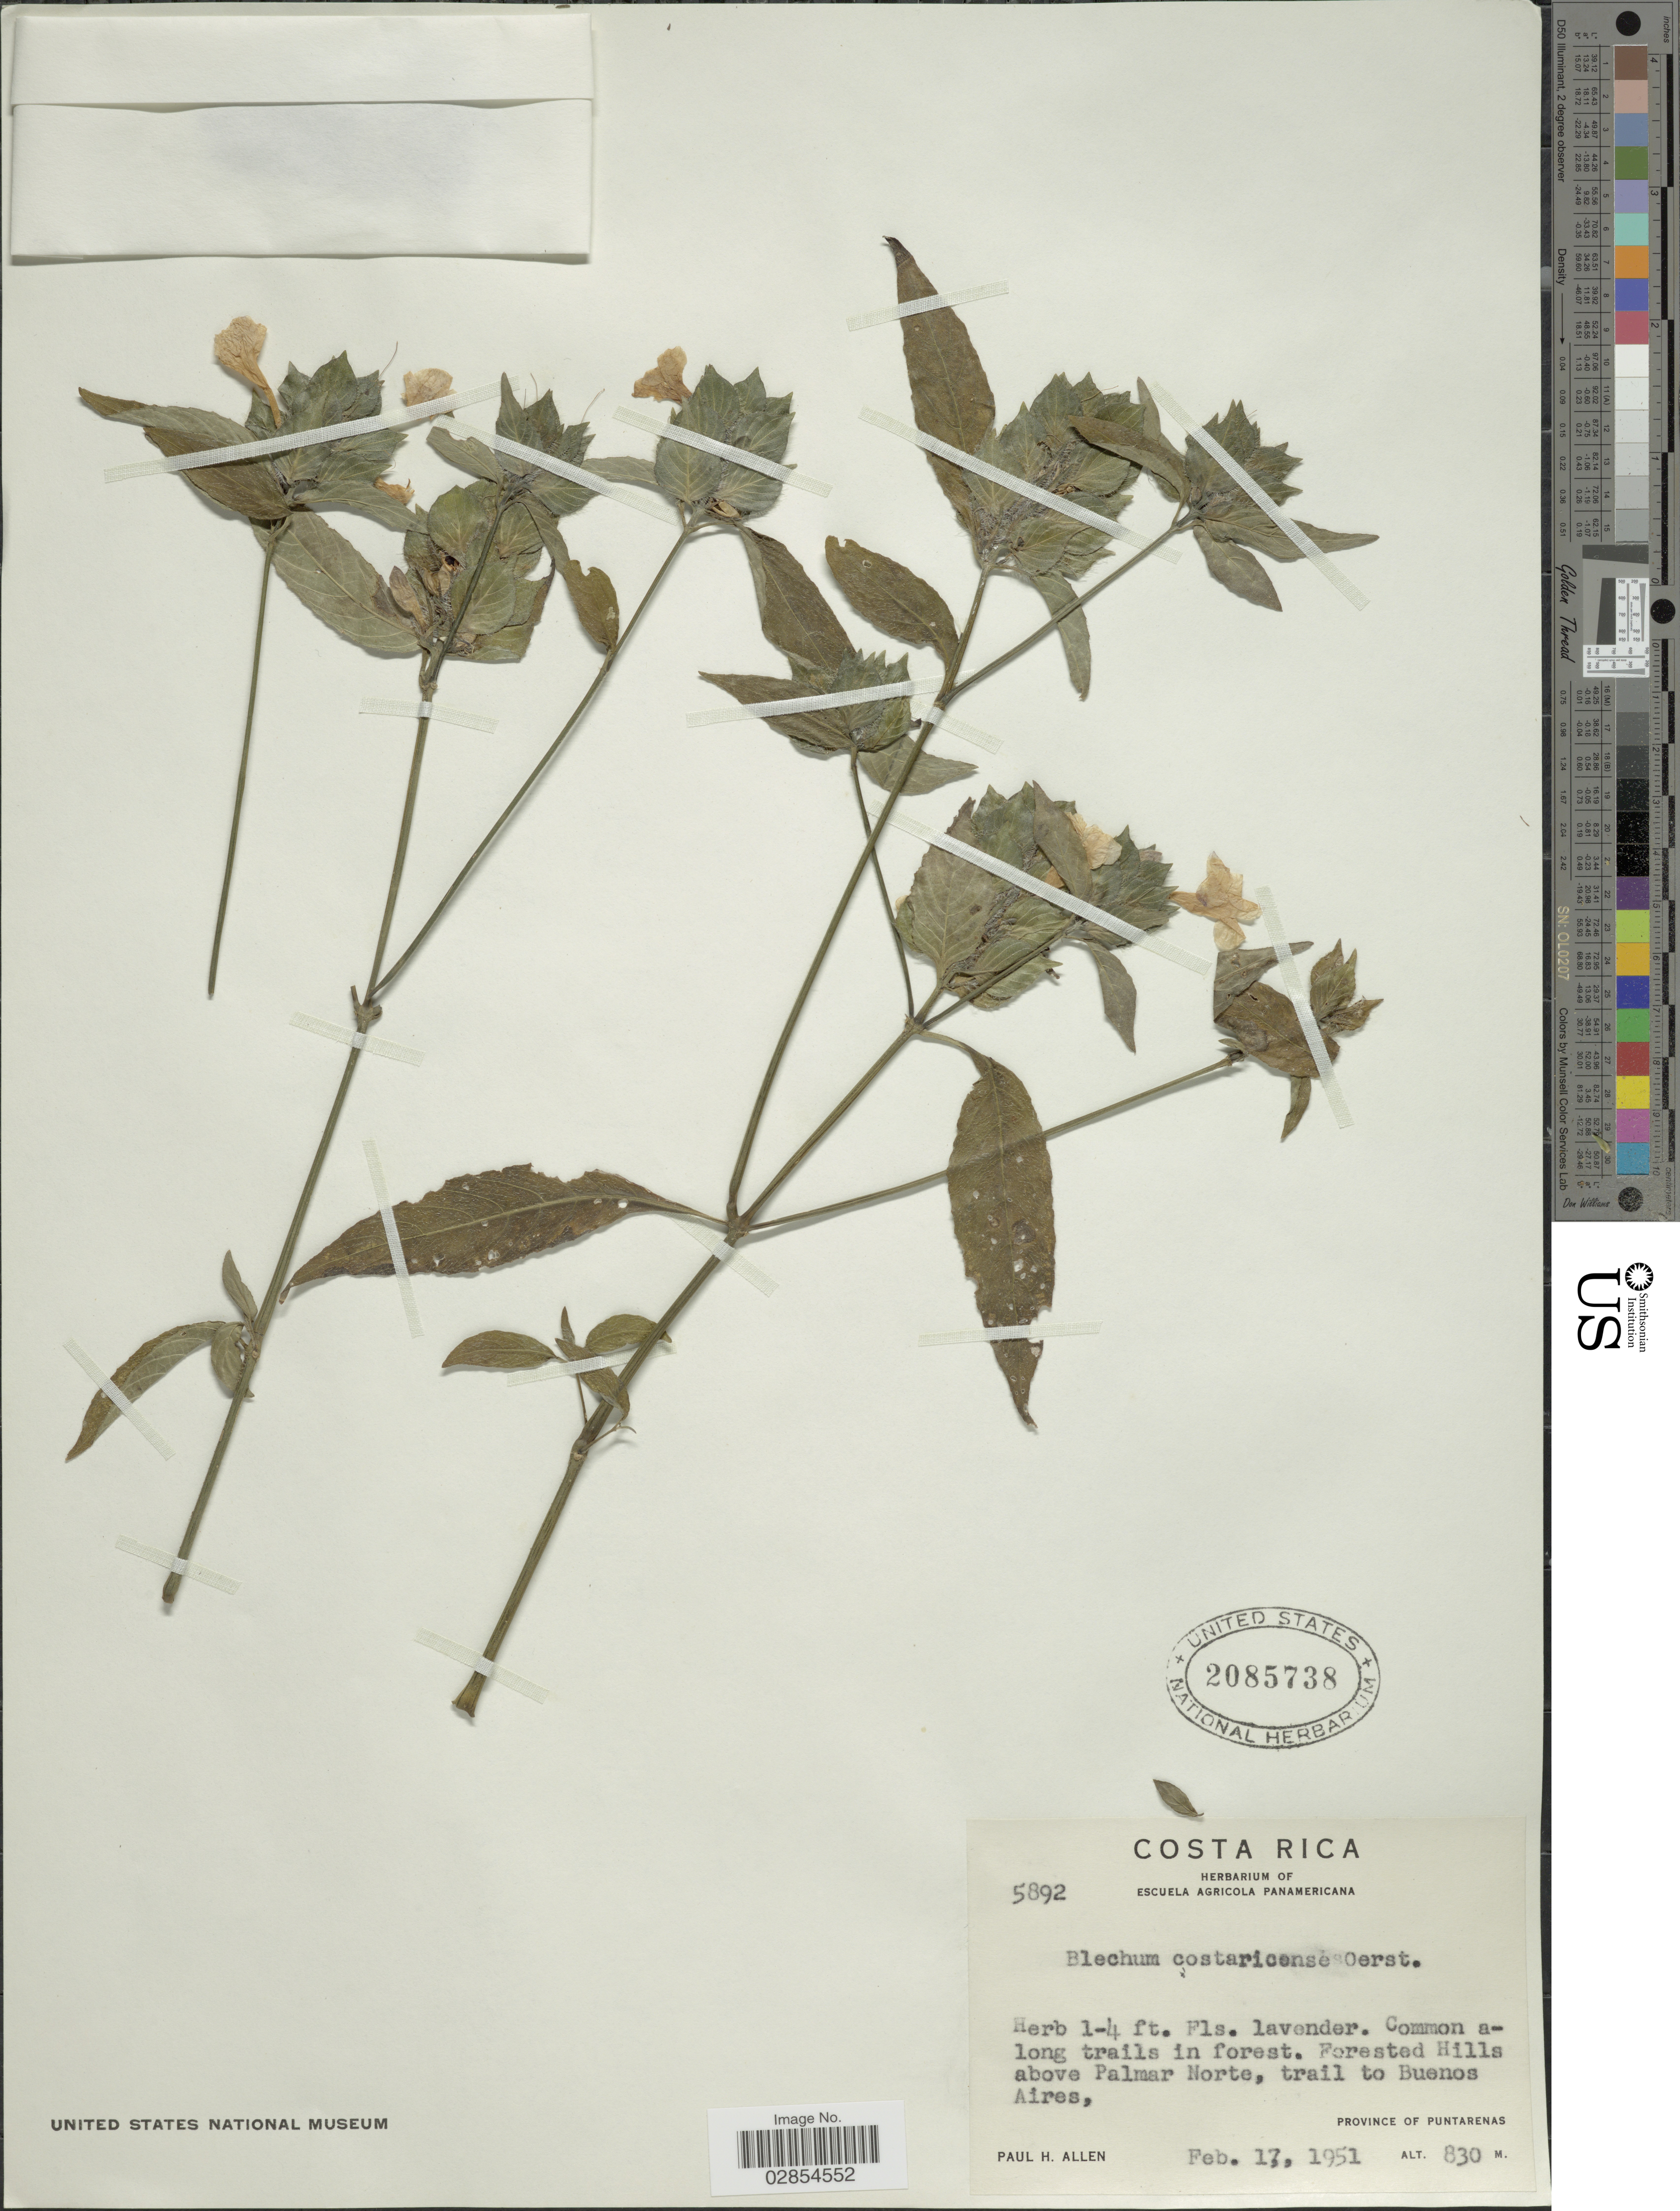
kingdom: Plantae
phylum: Tracheophyta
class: Magnoliopsida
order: Lamiales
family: Acanthaceae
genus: Blechum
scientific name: Blechum costaricense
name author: Oerst.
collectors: P. H. Allen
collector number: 5892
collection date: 1951-02-17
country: Costa Rica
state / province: Puntarenas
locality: Forested Hills above Palmar Norte, trail to Buenos Aires, Province of Puntarenas.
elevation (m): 830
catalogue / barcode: US 2085738